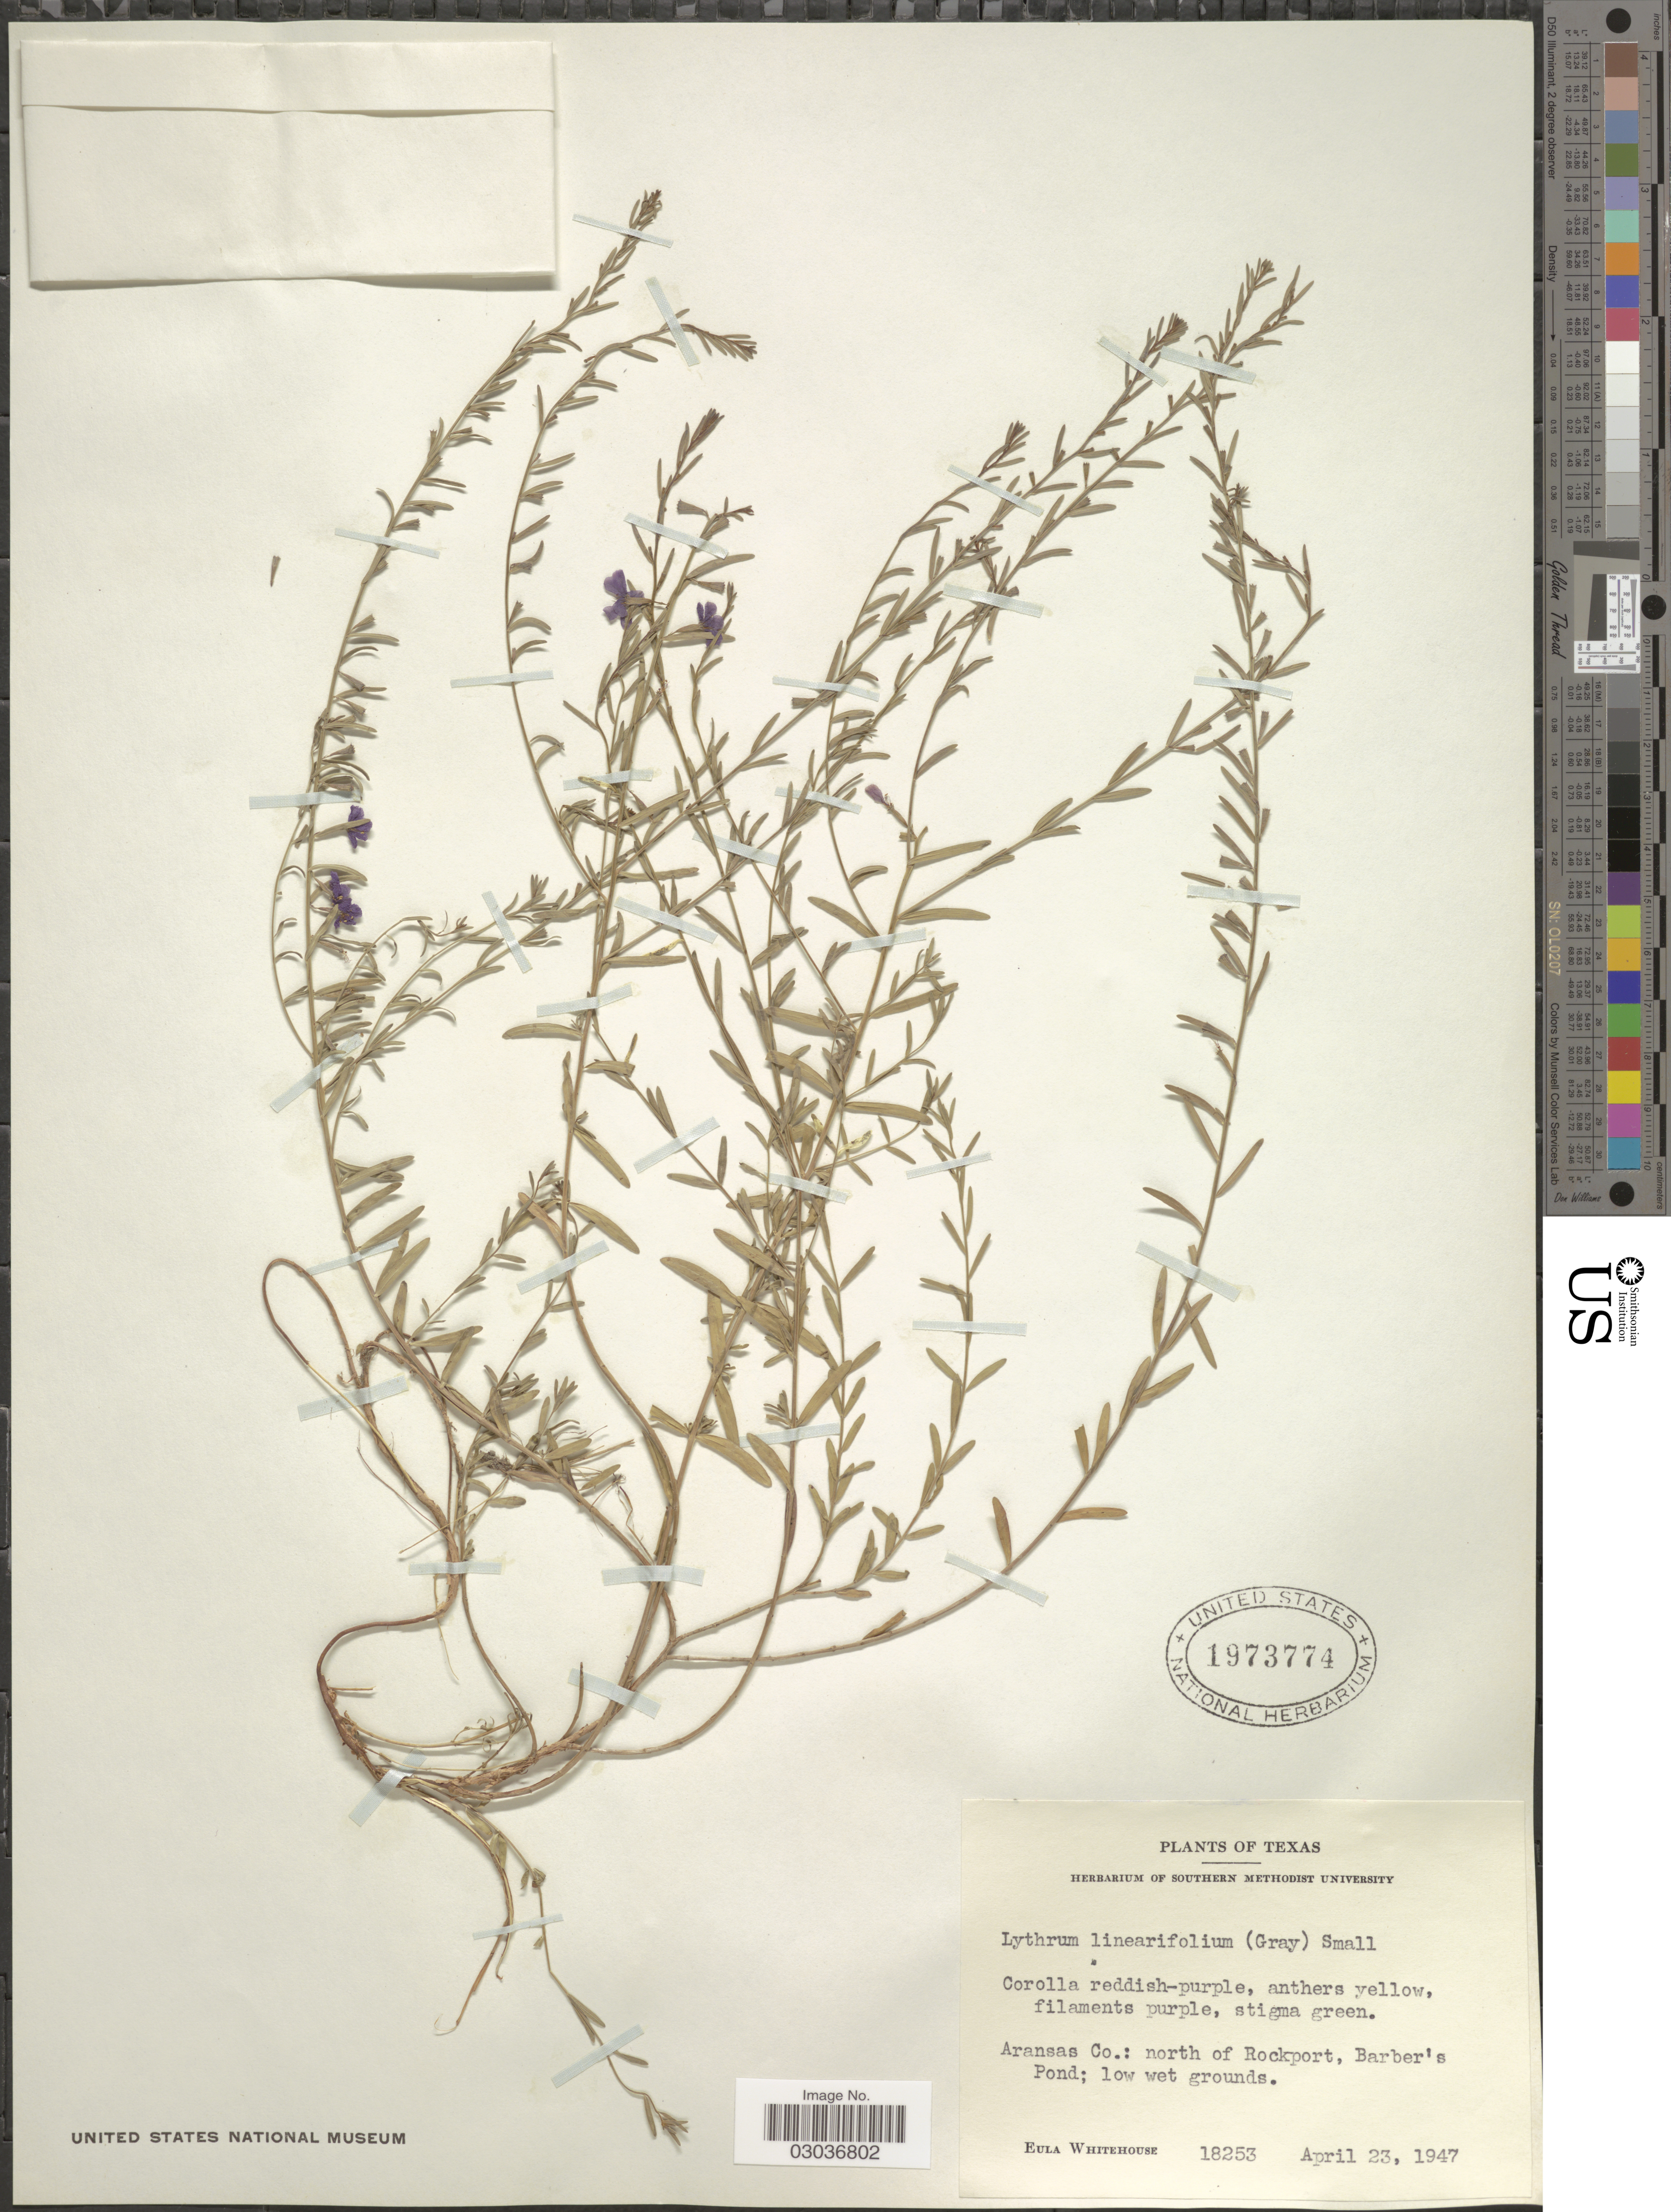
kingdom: Plantae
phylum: Tracheophyta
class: Magnoliopsida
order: Myrtales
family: Lythraceae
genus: Lythrum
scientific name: Lythrum californicum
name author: Torr. & A. Gray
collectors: E. Whitehouse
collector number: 18253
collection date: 1947-04-23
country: United States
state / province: Texas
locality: Aransas Co.: north of Rockport, Barber's Pond.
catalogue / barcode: US 1973774